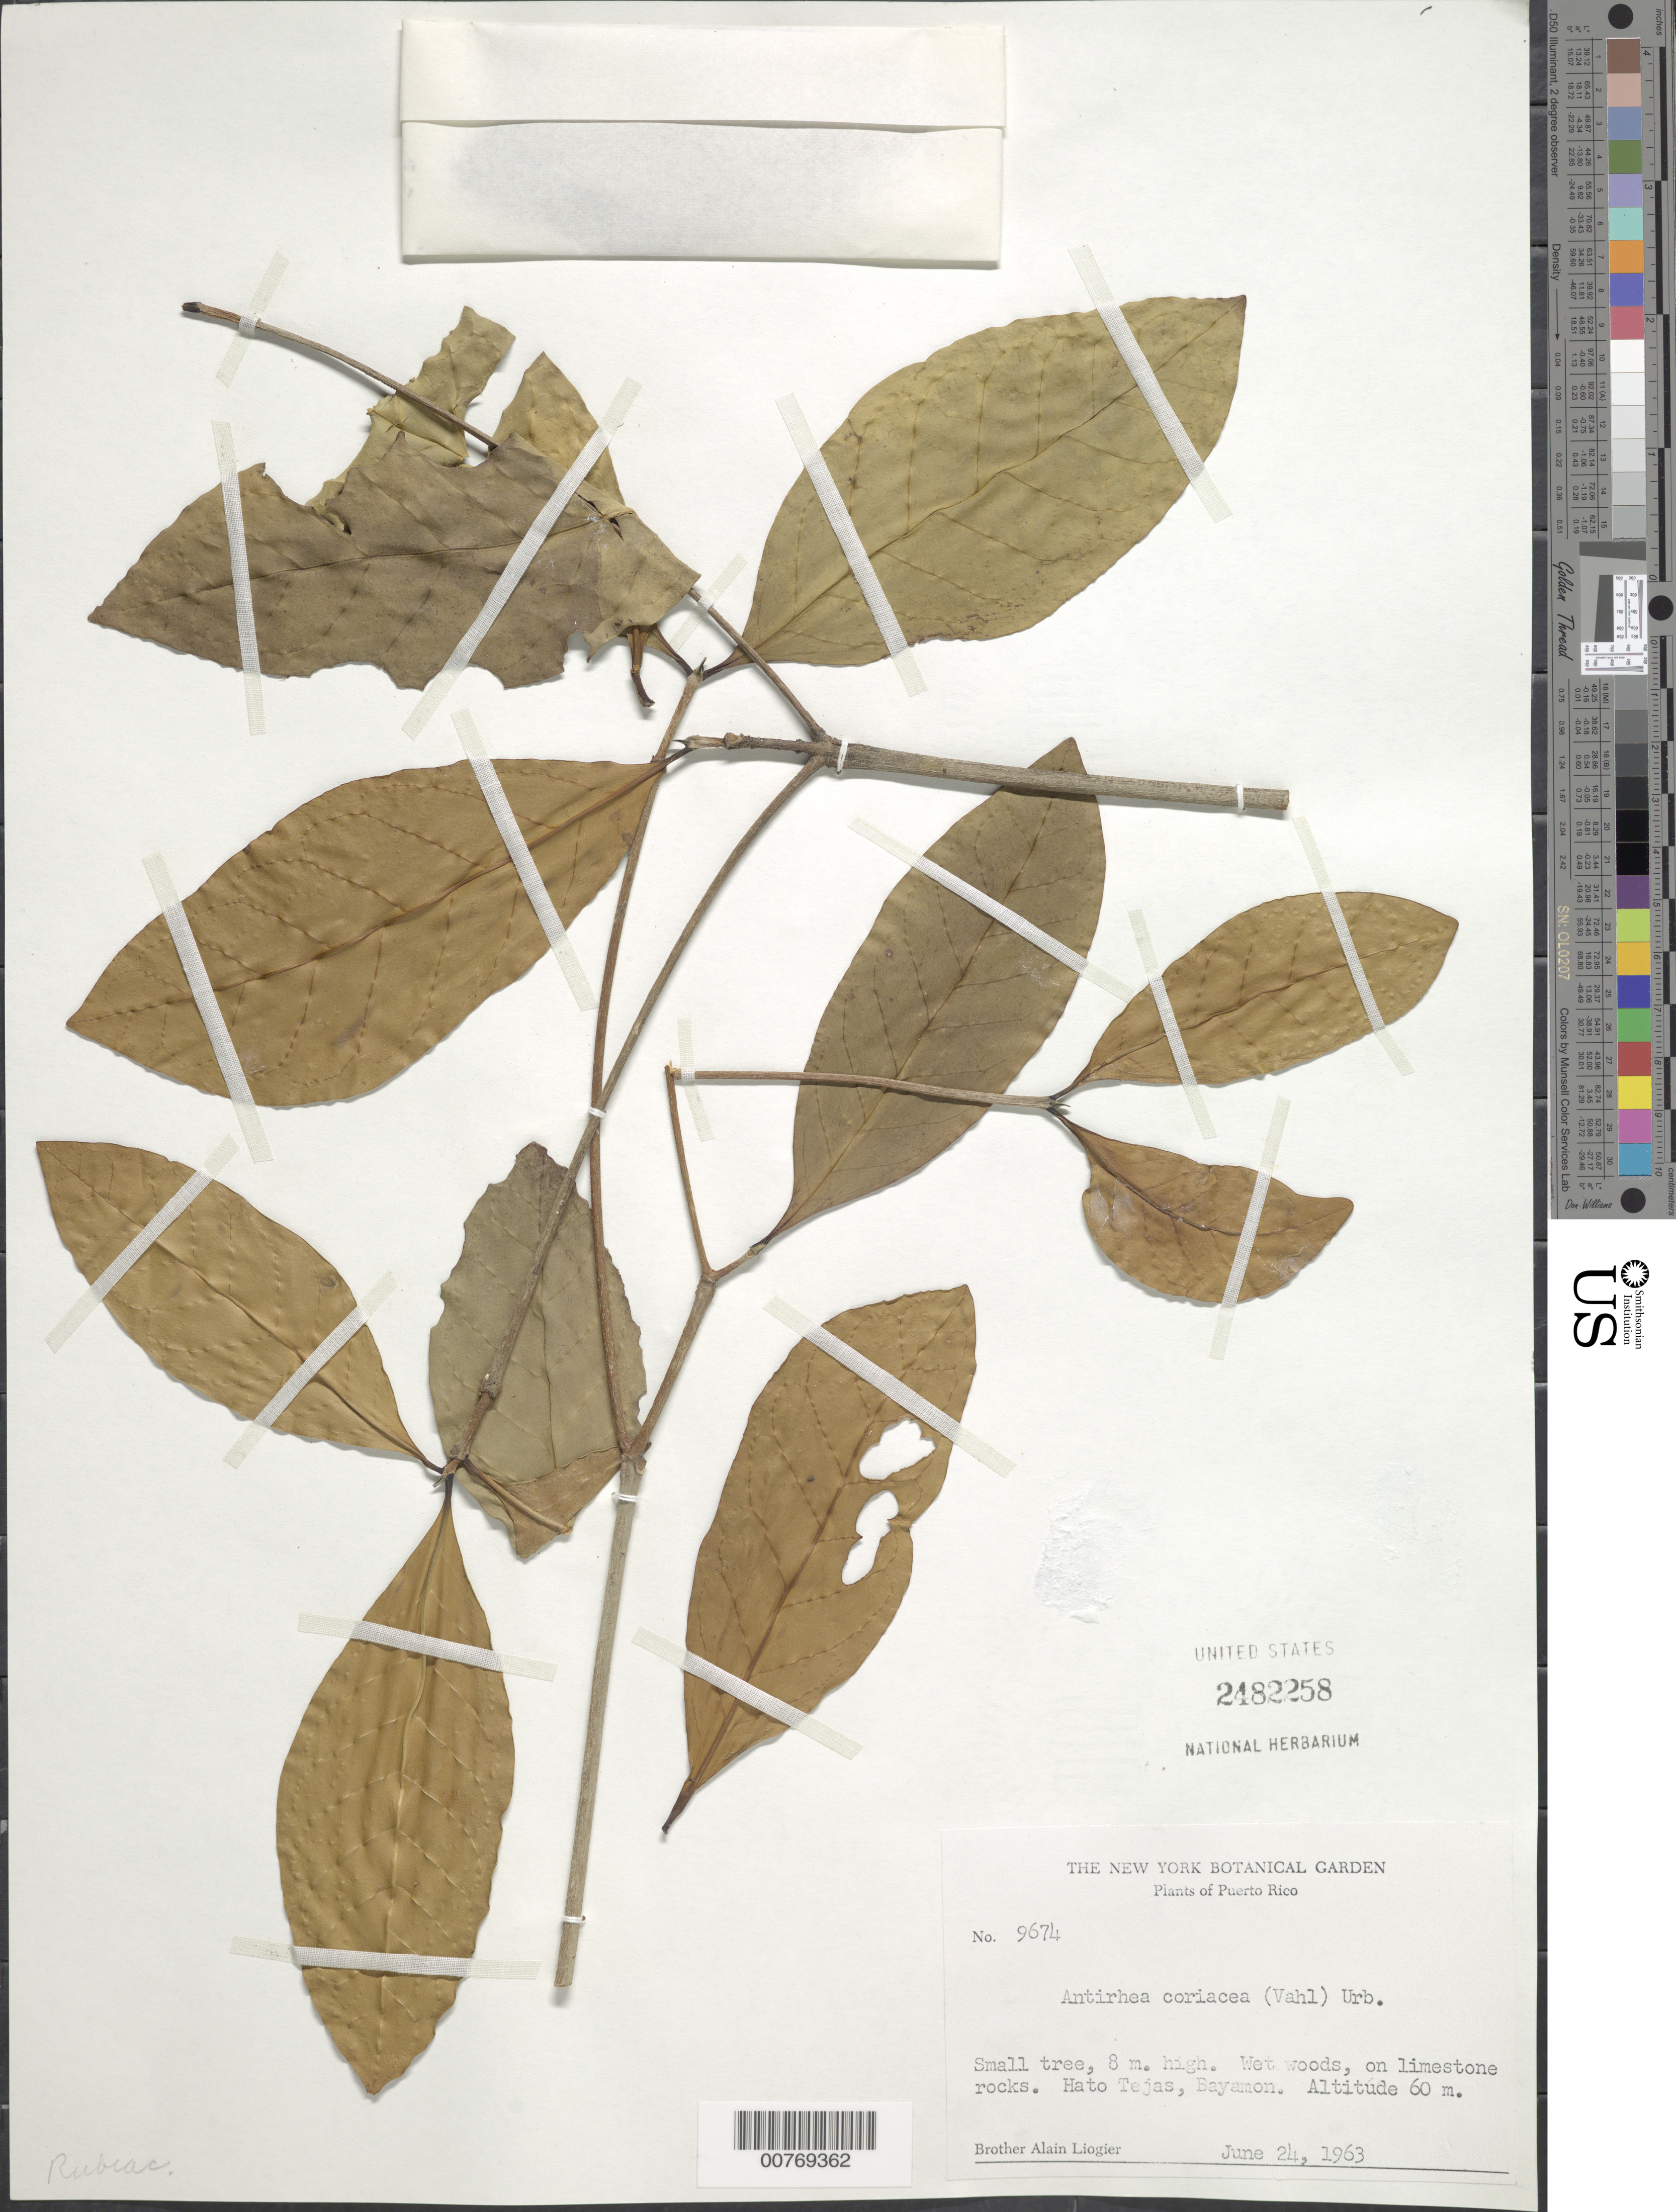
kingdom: Plantae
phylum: Tracheophyta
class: Magnoliopsida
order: Gentianales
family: Rubiaceae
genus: Stenostomum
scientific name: Stenostomum coriaceum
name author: (Vahl) Griseb.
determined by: Acevedo-Rodríguez, P., (BOT), Smithsonian Institution - National Museum of Natural History (UNITED STATES)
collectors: A. H. Liogier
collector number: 9674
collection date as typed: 24 Jun 1963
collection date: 1963-06-24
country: Puerto Rico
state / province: Bayamón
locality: Hato Tejas, Bayamon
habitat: Wet woods, on limestone rocks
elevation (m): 60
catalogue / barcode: US 2482258